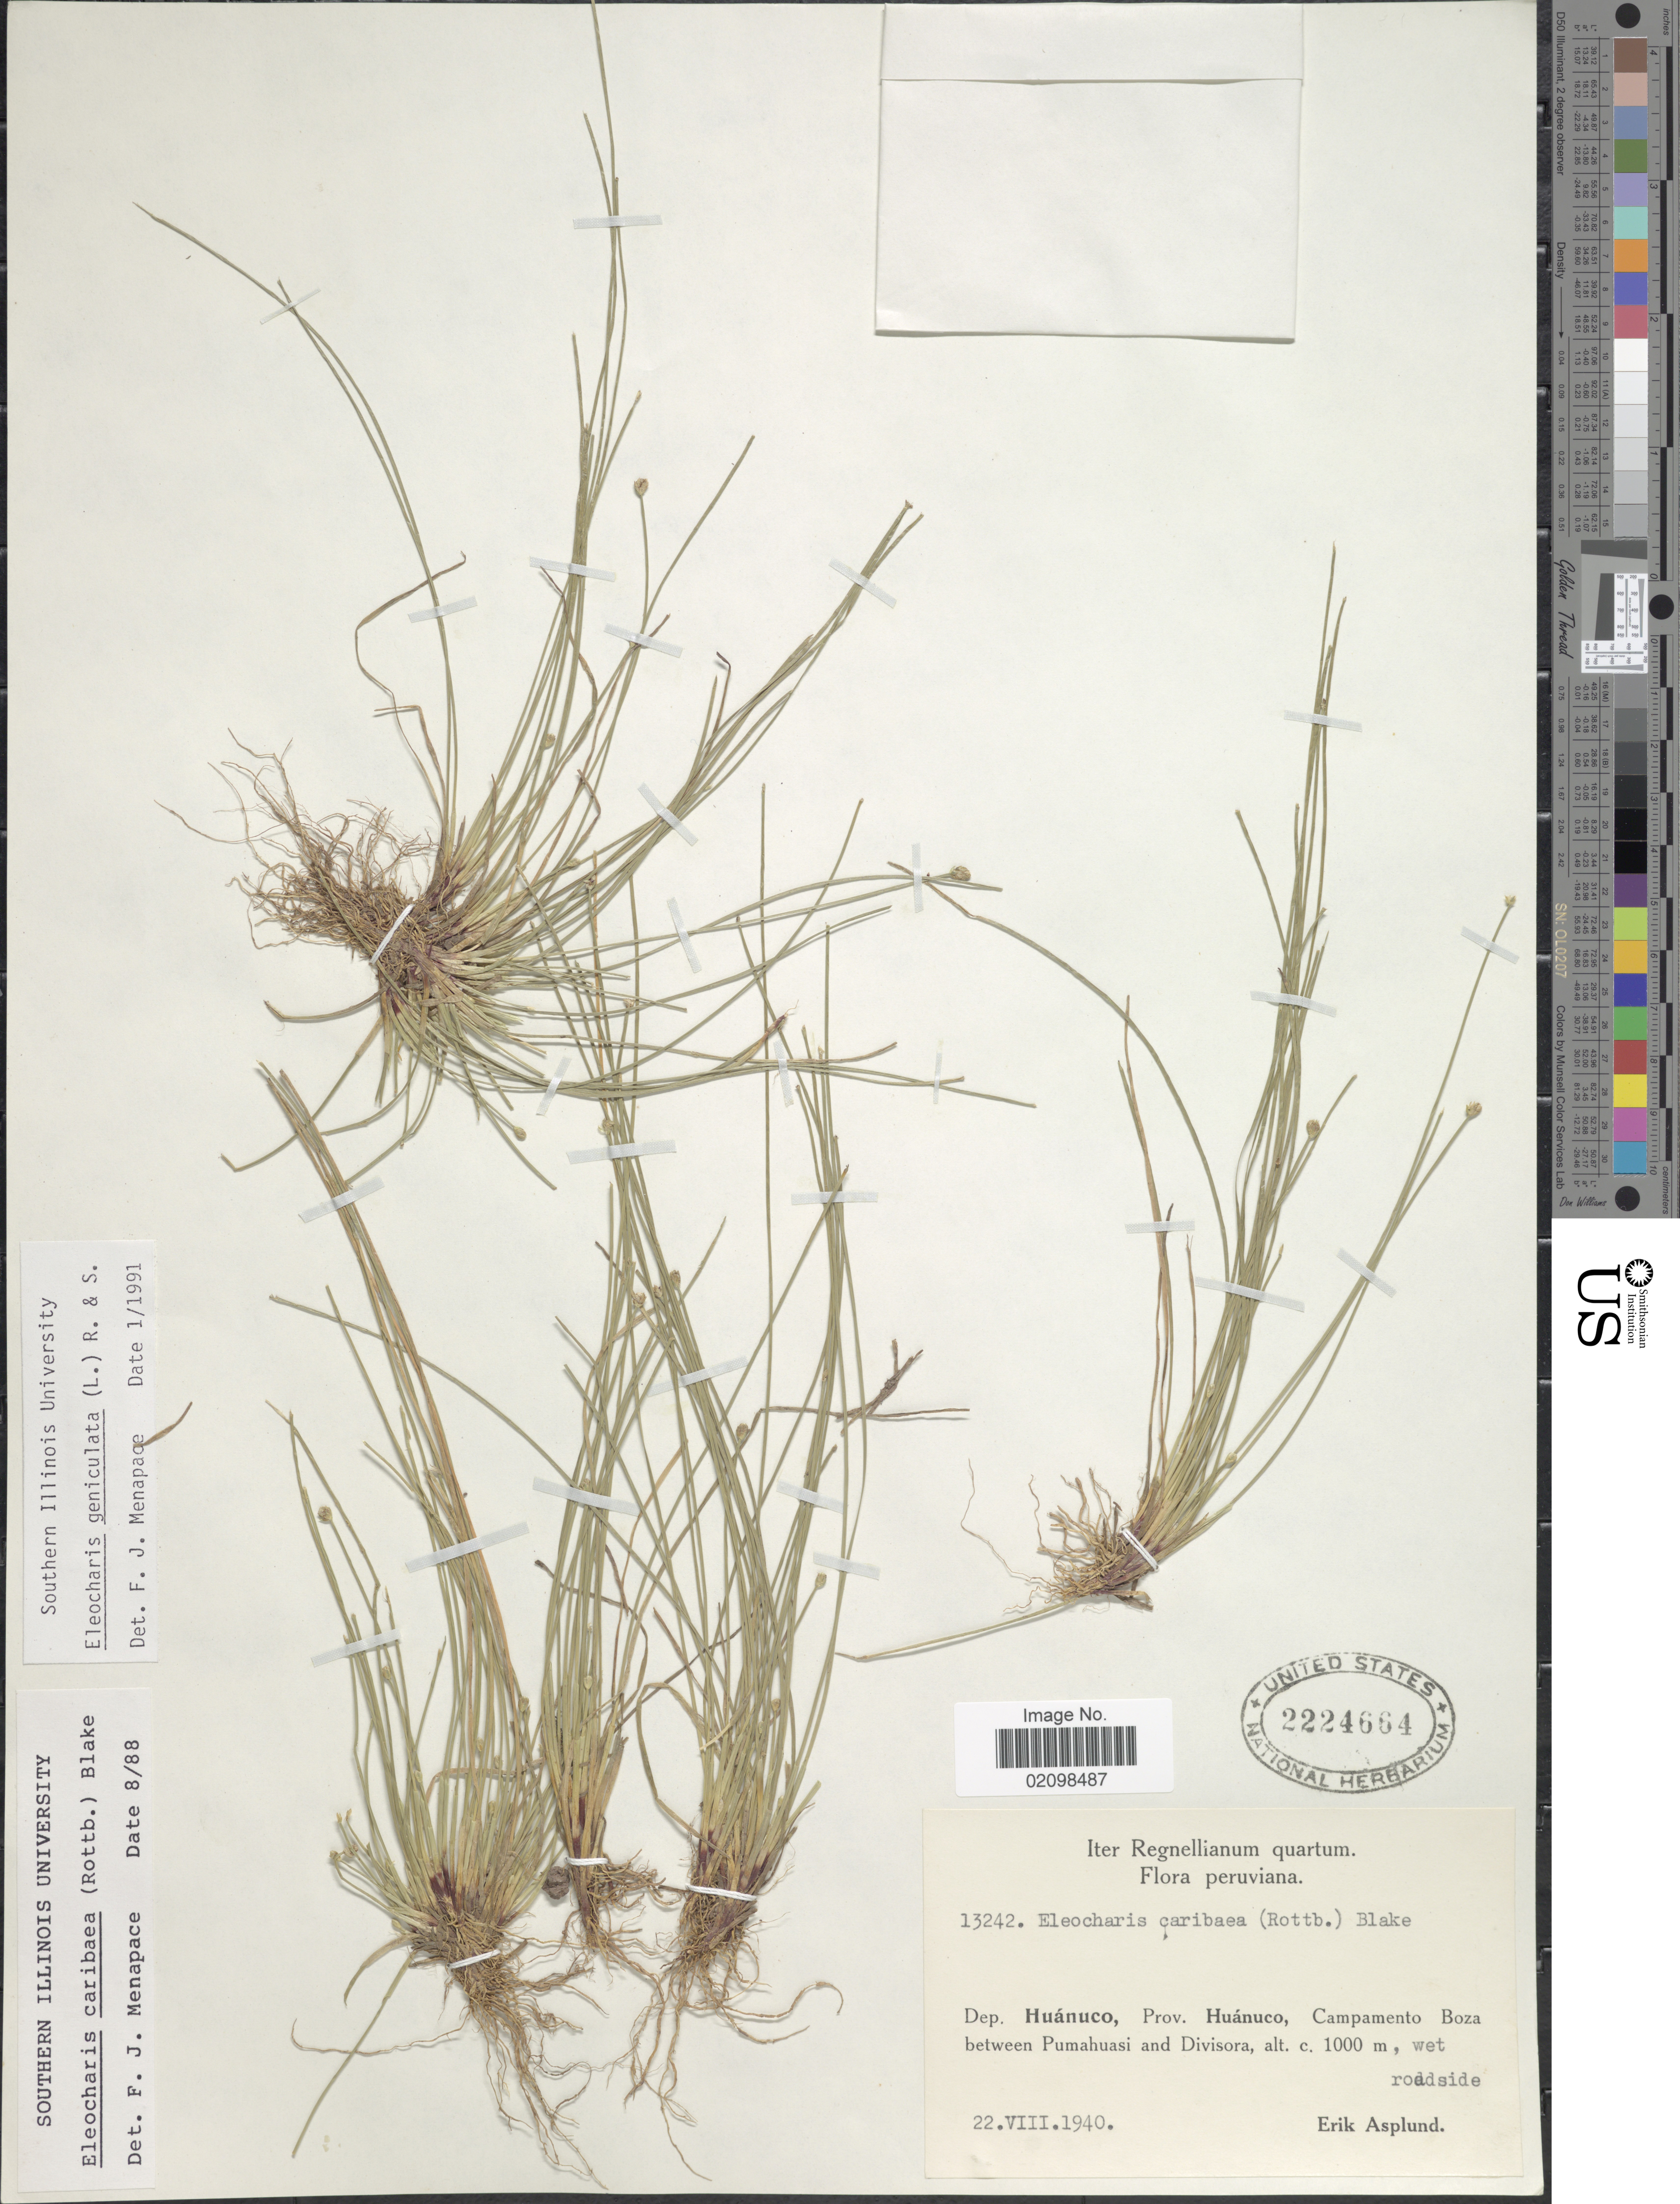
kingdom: Plantae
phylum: Tracheophyta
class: Liliopsida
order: Poales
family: Cyperaceae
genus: Eleocharis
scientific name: Eleocharis geniculata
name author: (L.) Roem. & Schult.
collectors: E. Asplund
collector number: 13242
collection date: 1940-08-22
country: Peru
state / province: Huánuco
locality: Prov. Huánuco, Campamento Boza between Pumahuasi and Divisora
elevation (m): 1000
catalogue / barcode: US 2224664